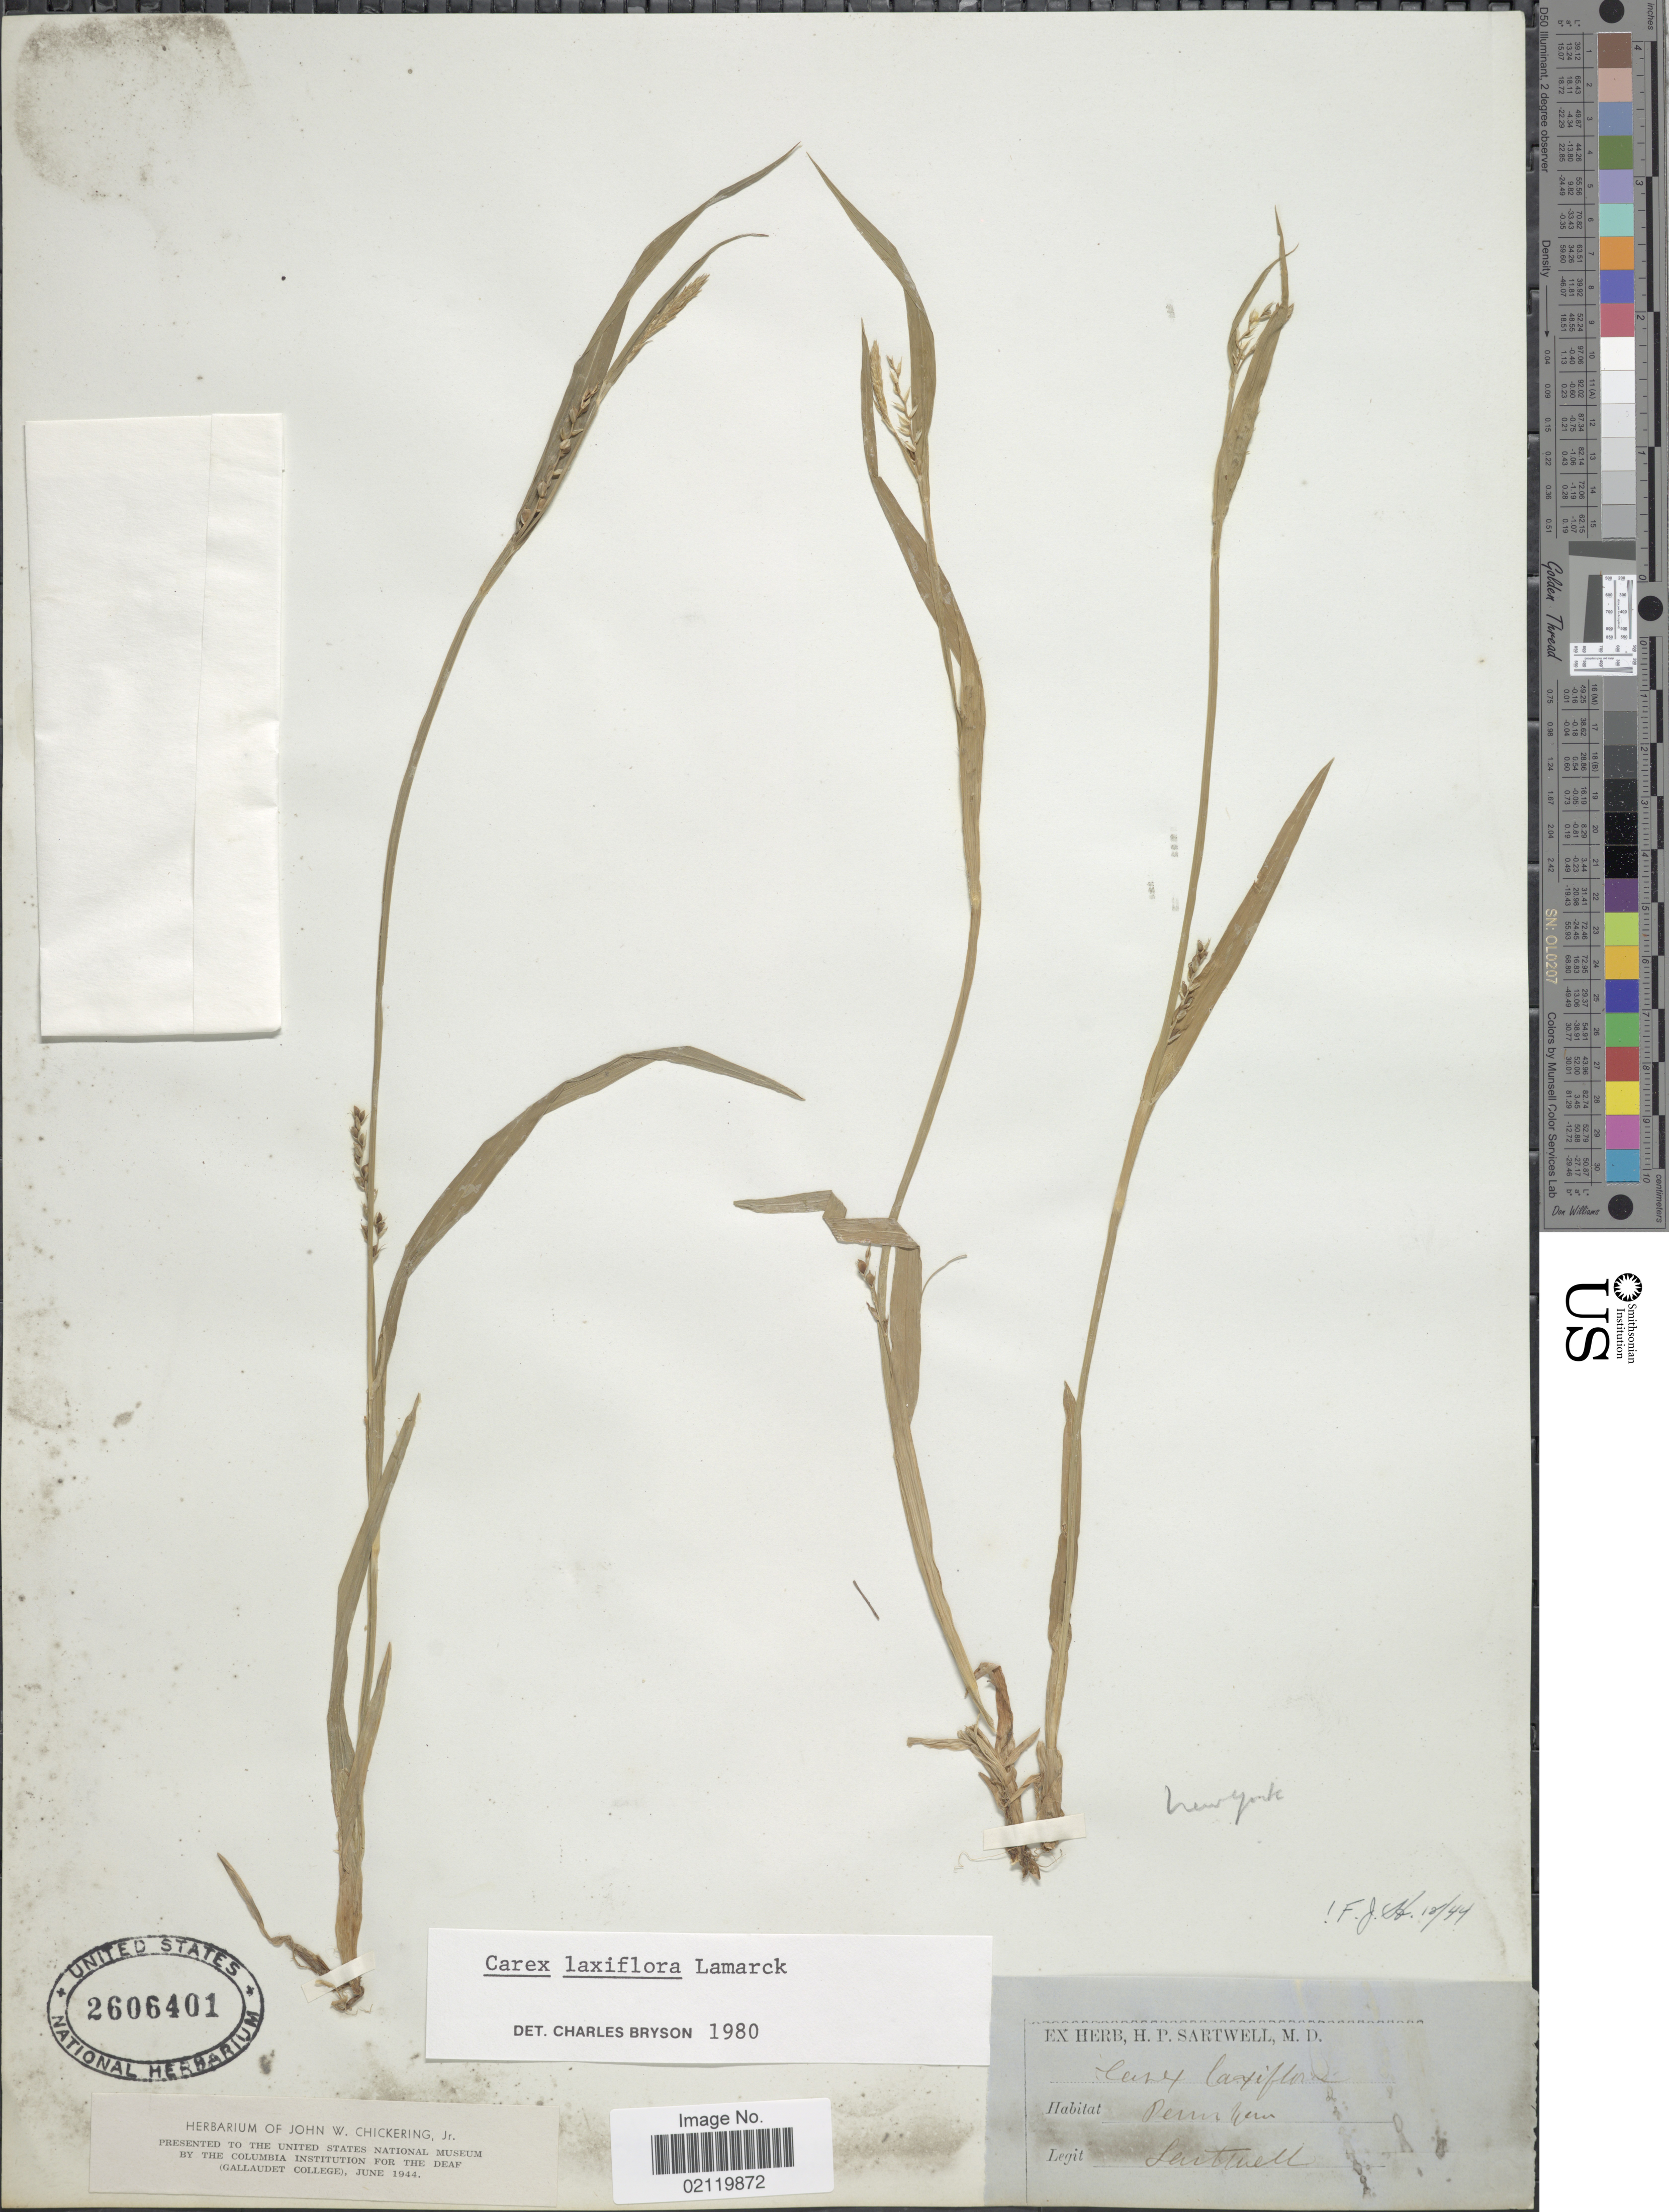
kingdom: Plantae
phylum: Tracheophyta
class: Liliopsida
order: Poales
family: Cyperaceae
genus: Carex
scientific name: Carex laxiflora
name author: Lam.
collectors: H. P. Sartwell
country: United States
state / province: New York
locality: Penn Yan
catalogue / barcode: US 2606401